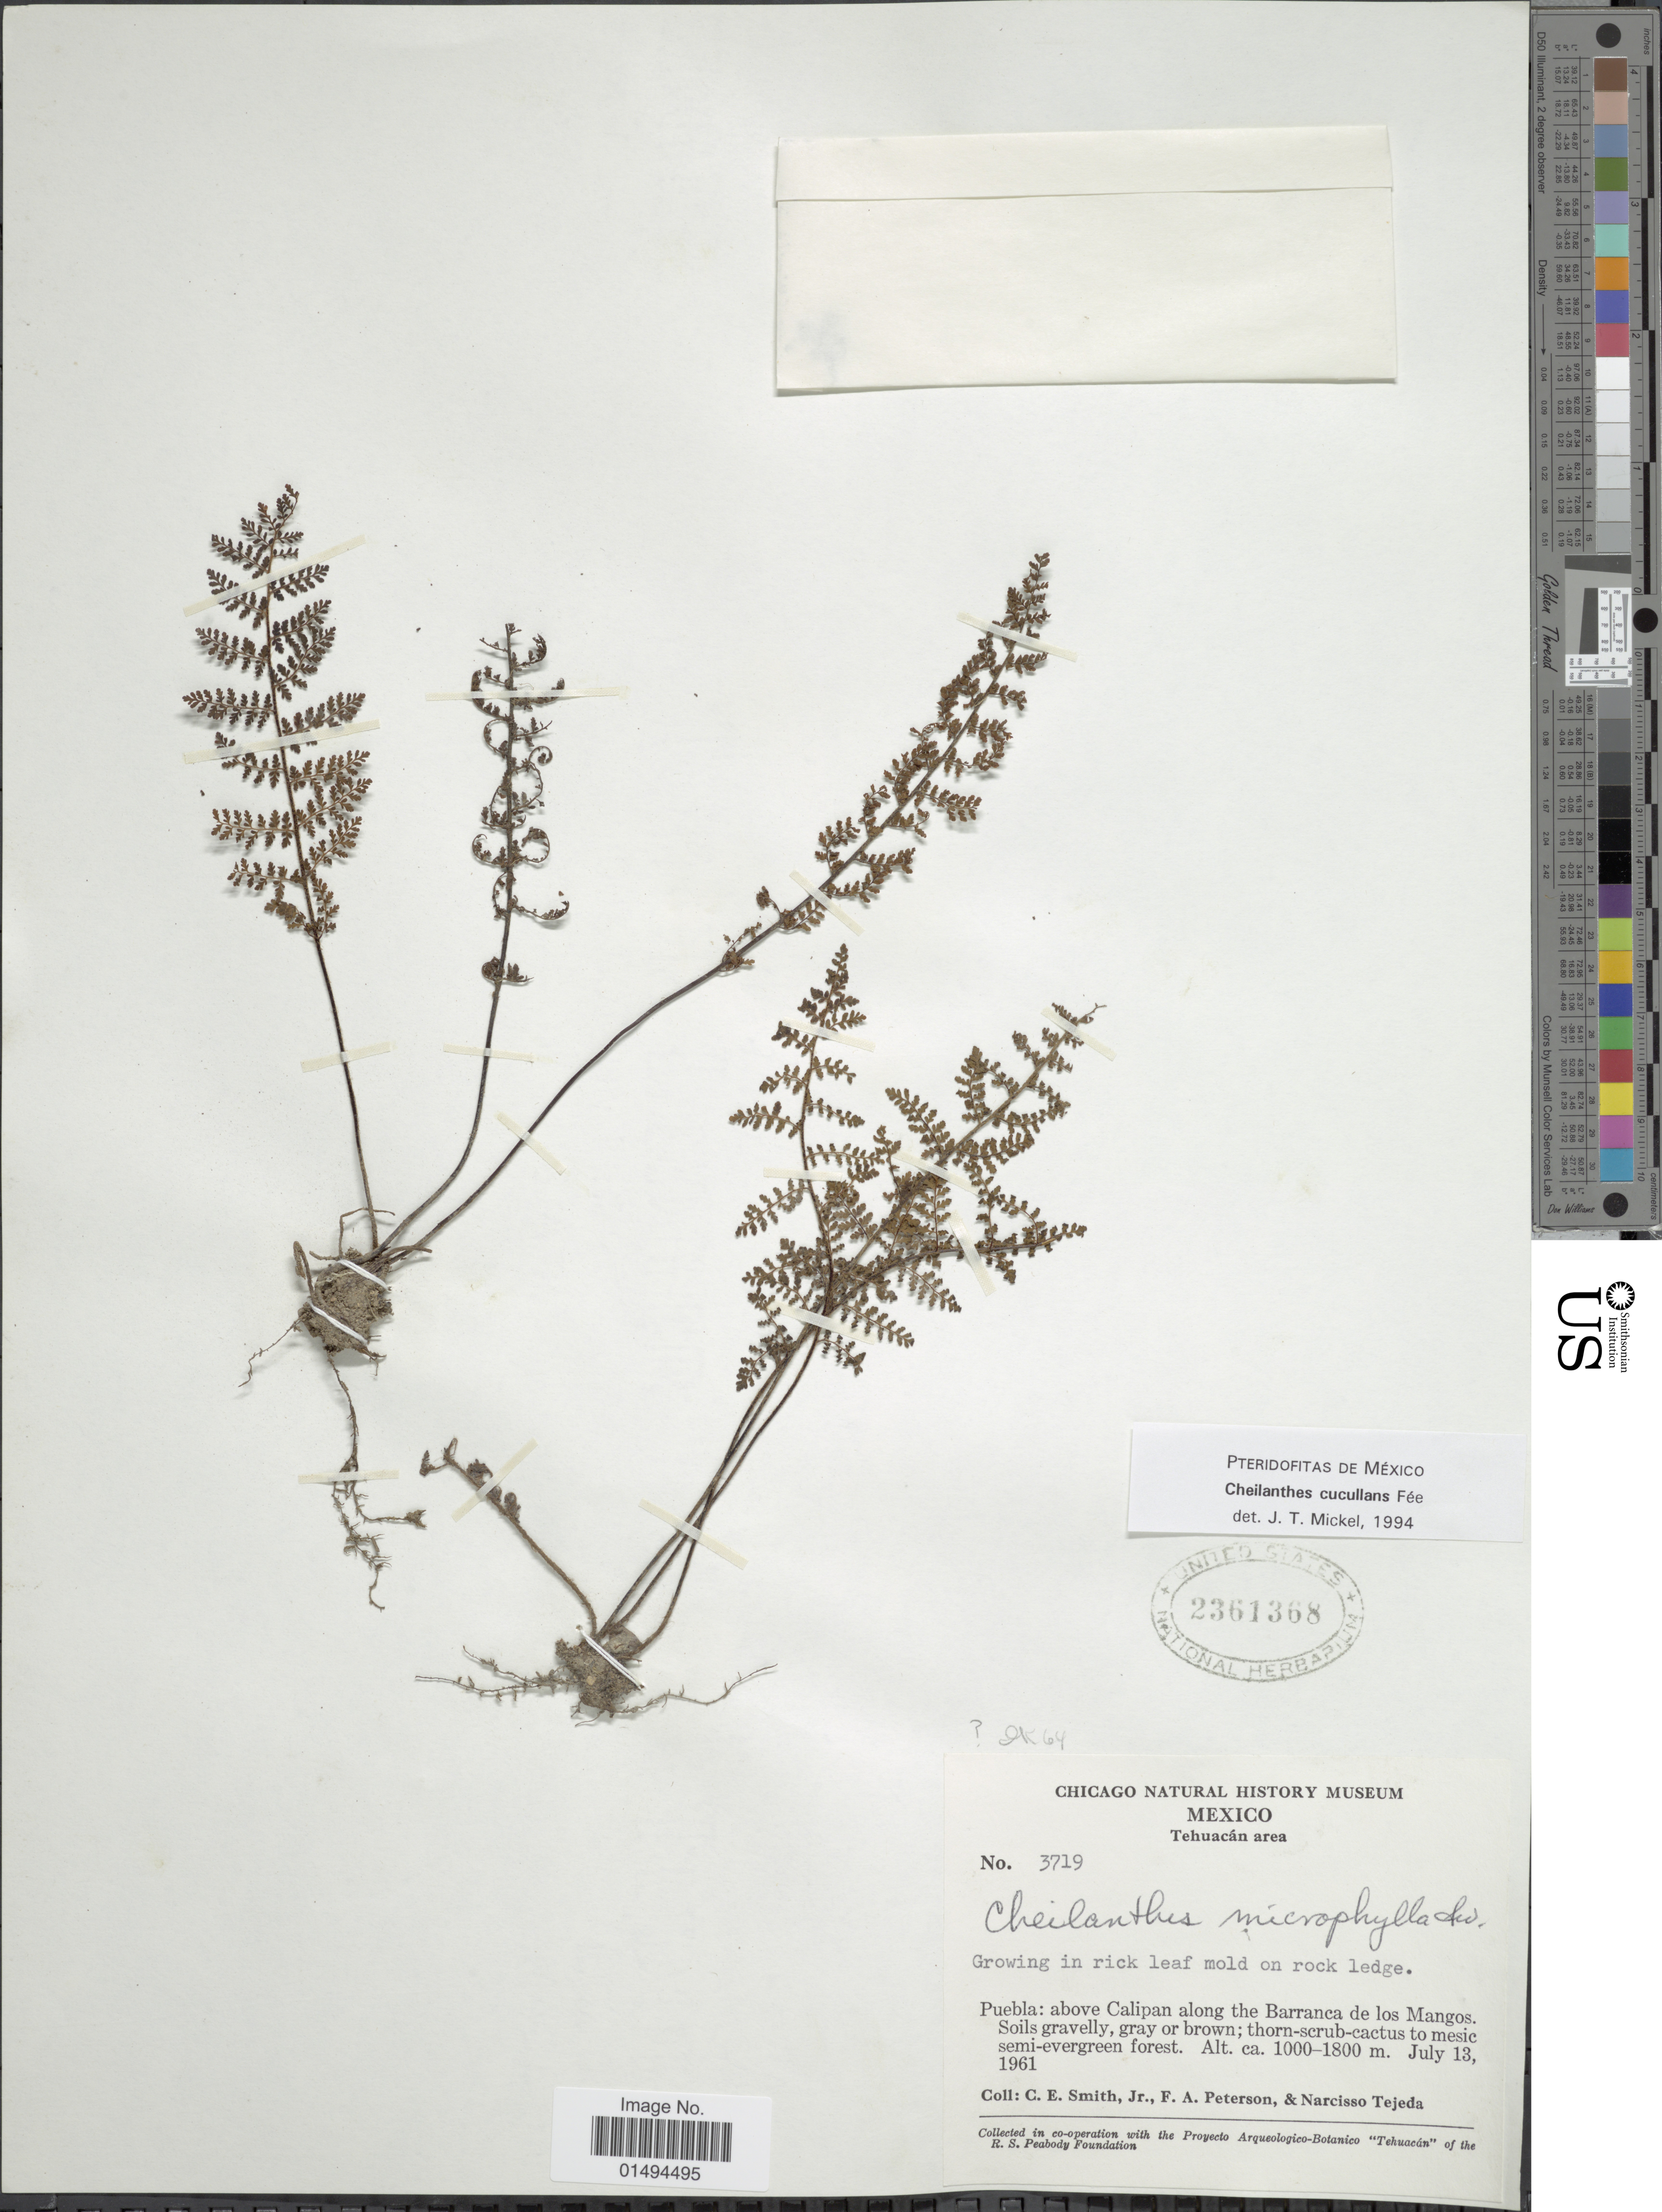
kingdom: Plantae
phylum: Tracheophyta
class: Polypodiopsida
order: Polypodiales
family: Pteridaceae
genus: Myriopteris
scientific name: Myriopteris cucullans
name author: (Fée) Grusz & Windham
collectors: C. E. Smith Jr., F. A. Peterson & N. Tejeda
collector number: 3719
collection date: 1961-07-13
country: Mexico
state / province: Puebla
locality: Above Calipan along the Barranca de los Mangos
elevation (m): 1000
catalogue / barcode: US 2361368